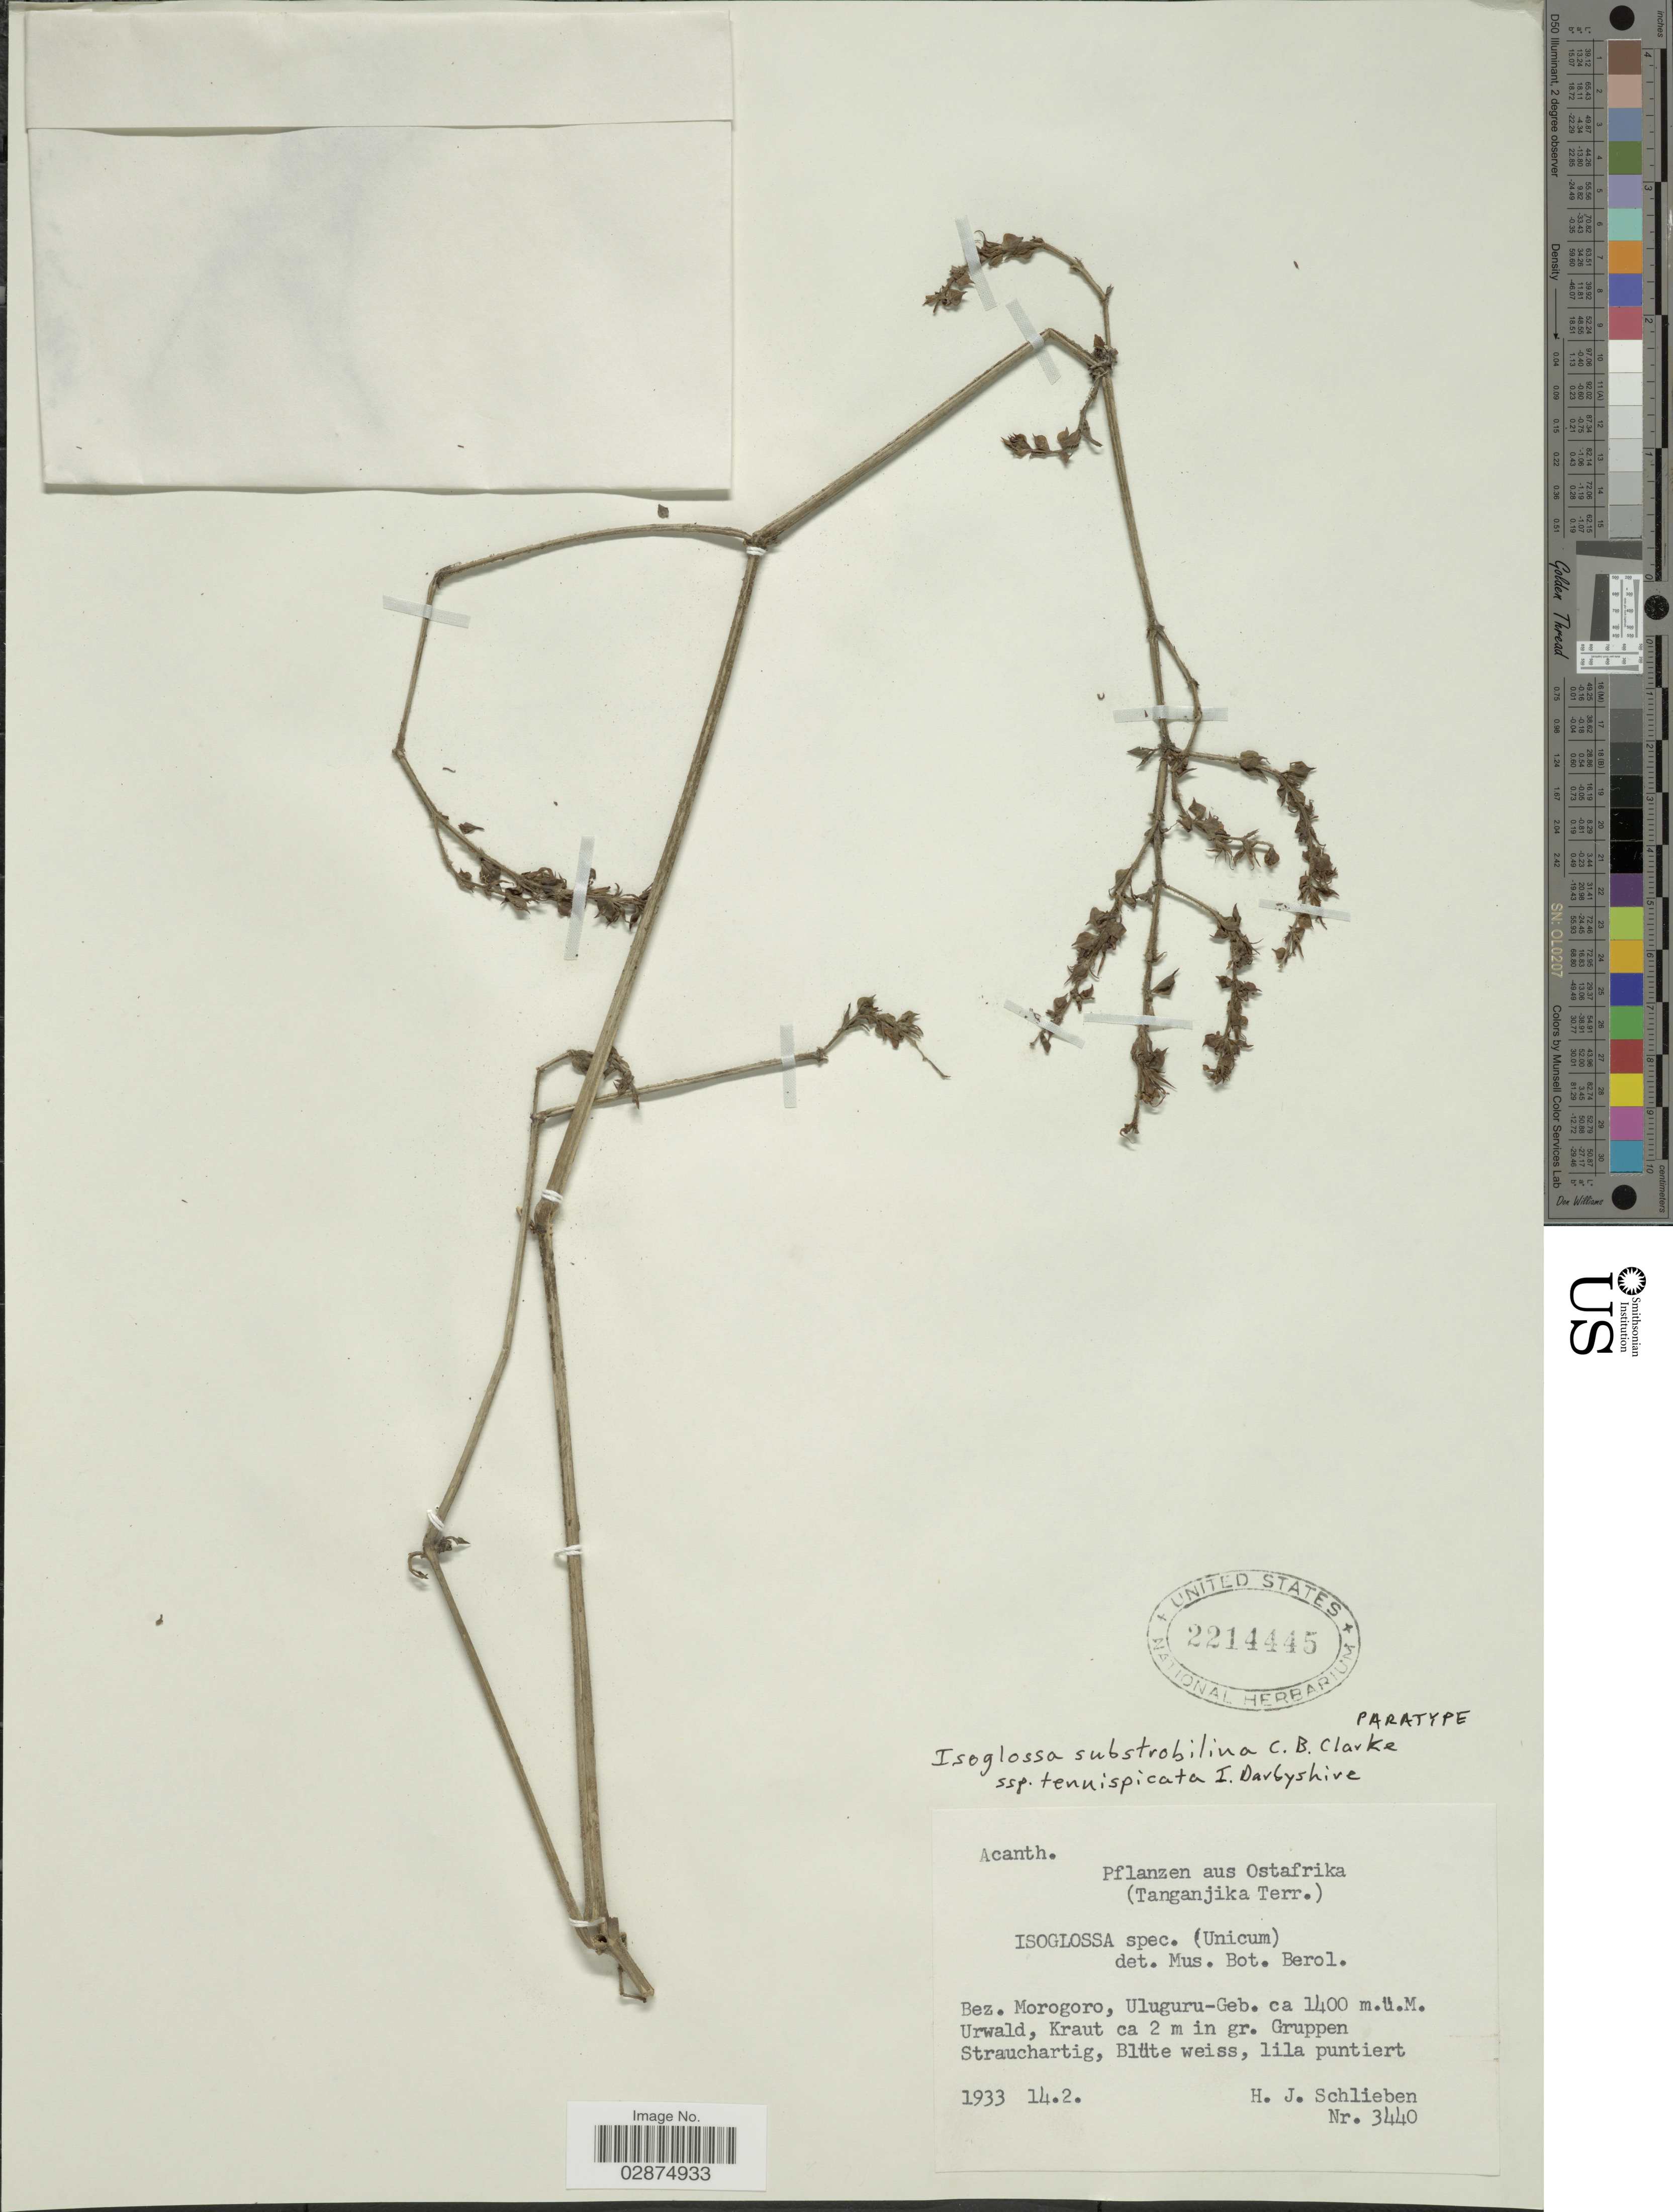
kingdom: Plantae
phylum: Tracheophyta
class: Magnoliopsida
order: Lamiales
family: Acanthaceae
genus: Isoglossa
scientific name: Isoglossa substrobilina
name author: C.B. Clarke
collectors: H. J. Schlieben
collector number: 3440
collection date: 1933-02-14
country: Tanzania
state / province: Morogoro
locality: Ostafrika (Tanganjika Terr.). Bez. Morogoro, Uluguru-Geb.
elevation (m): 1400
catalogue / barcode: US 2214445